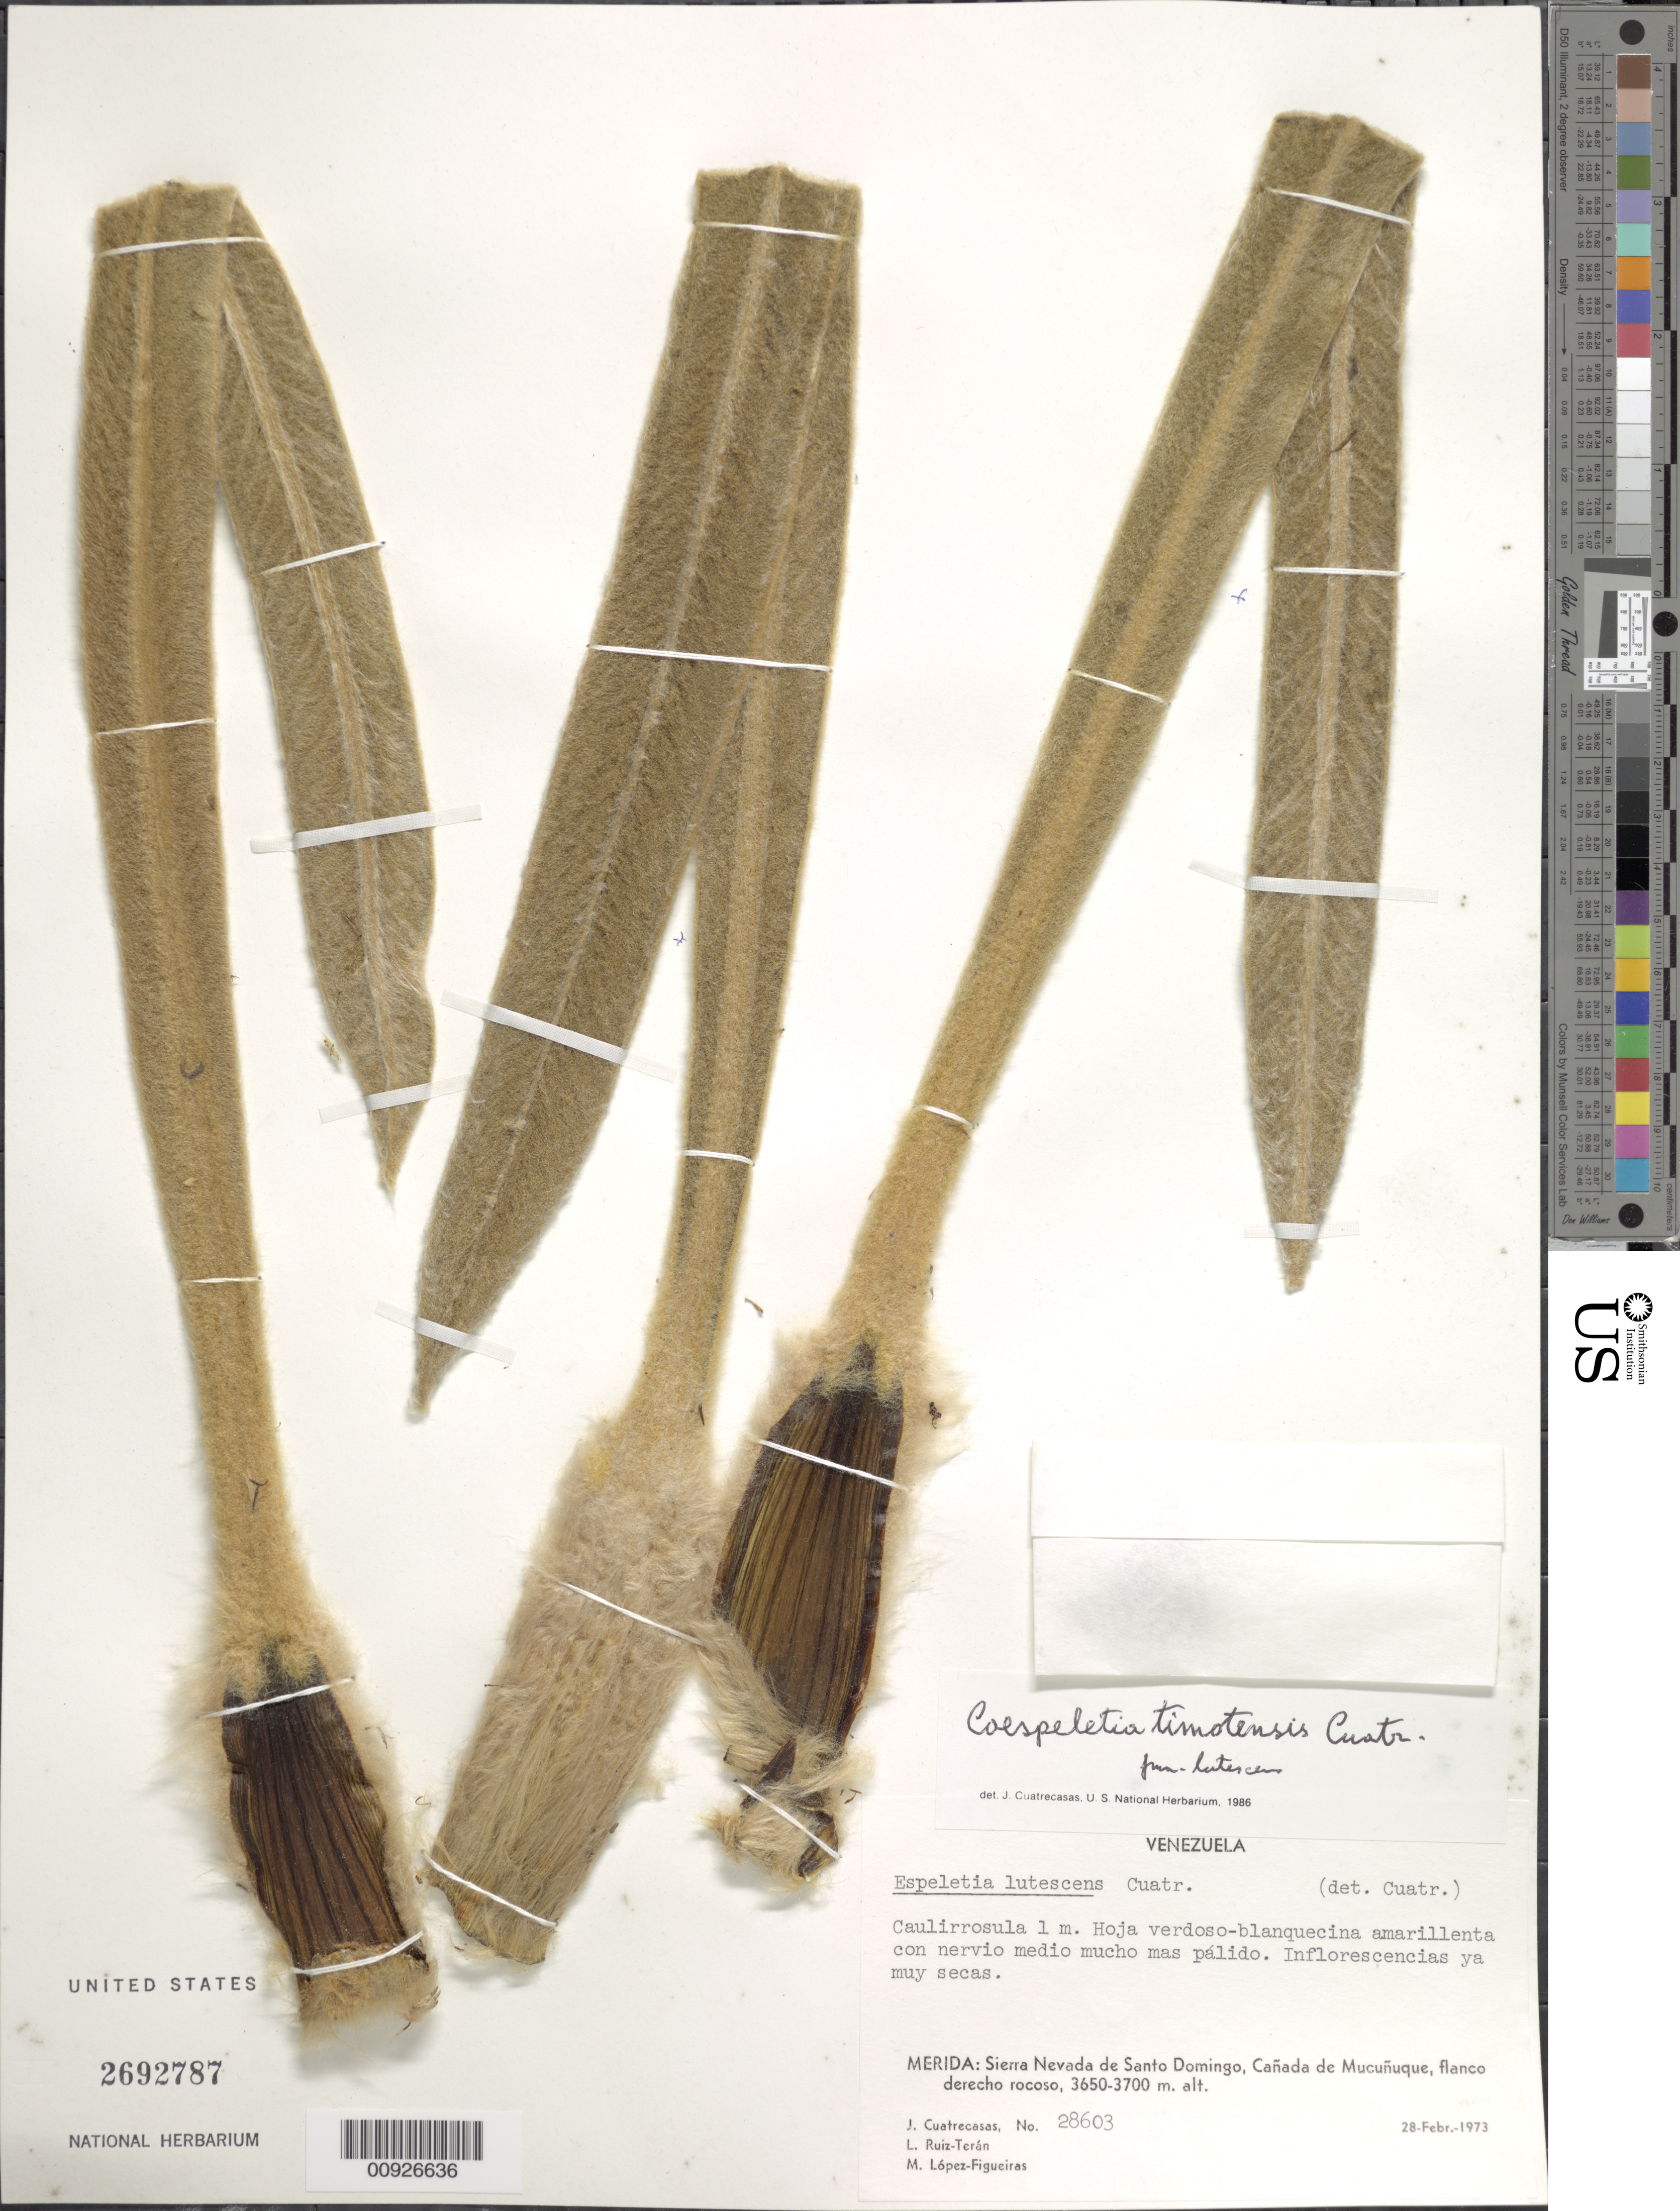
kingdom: Plantae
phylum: Tracheophyta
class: Magnoliopsida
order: Asterales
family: Asteraceae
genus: Coespeletia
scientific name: Coespeletia timotensis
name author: (Cuatrec.) Cuatrec.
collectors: J. Cuatrecasas, L. E. Ruíz-Terán & M. López Figueiras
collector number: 28603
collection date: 1973-02-28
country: Venezuela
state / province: Mérida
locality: Sierra Nevada de Santo Domingo, Cañada de Mucuñuque, flanco derecho rocoso.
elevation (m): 3650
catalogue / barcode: US 2692787